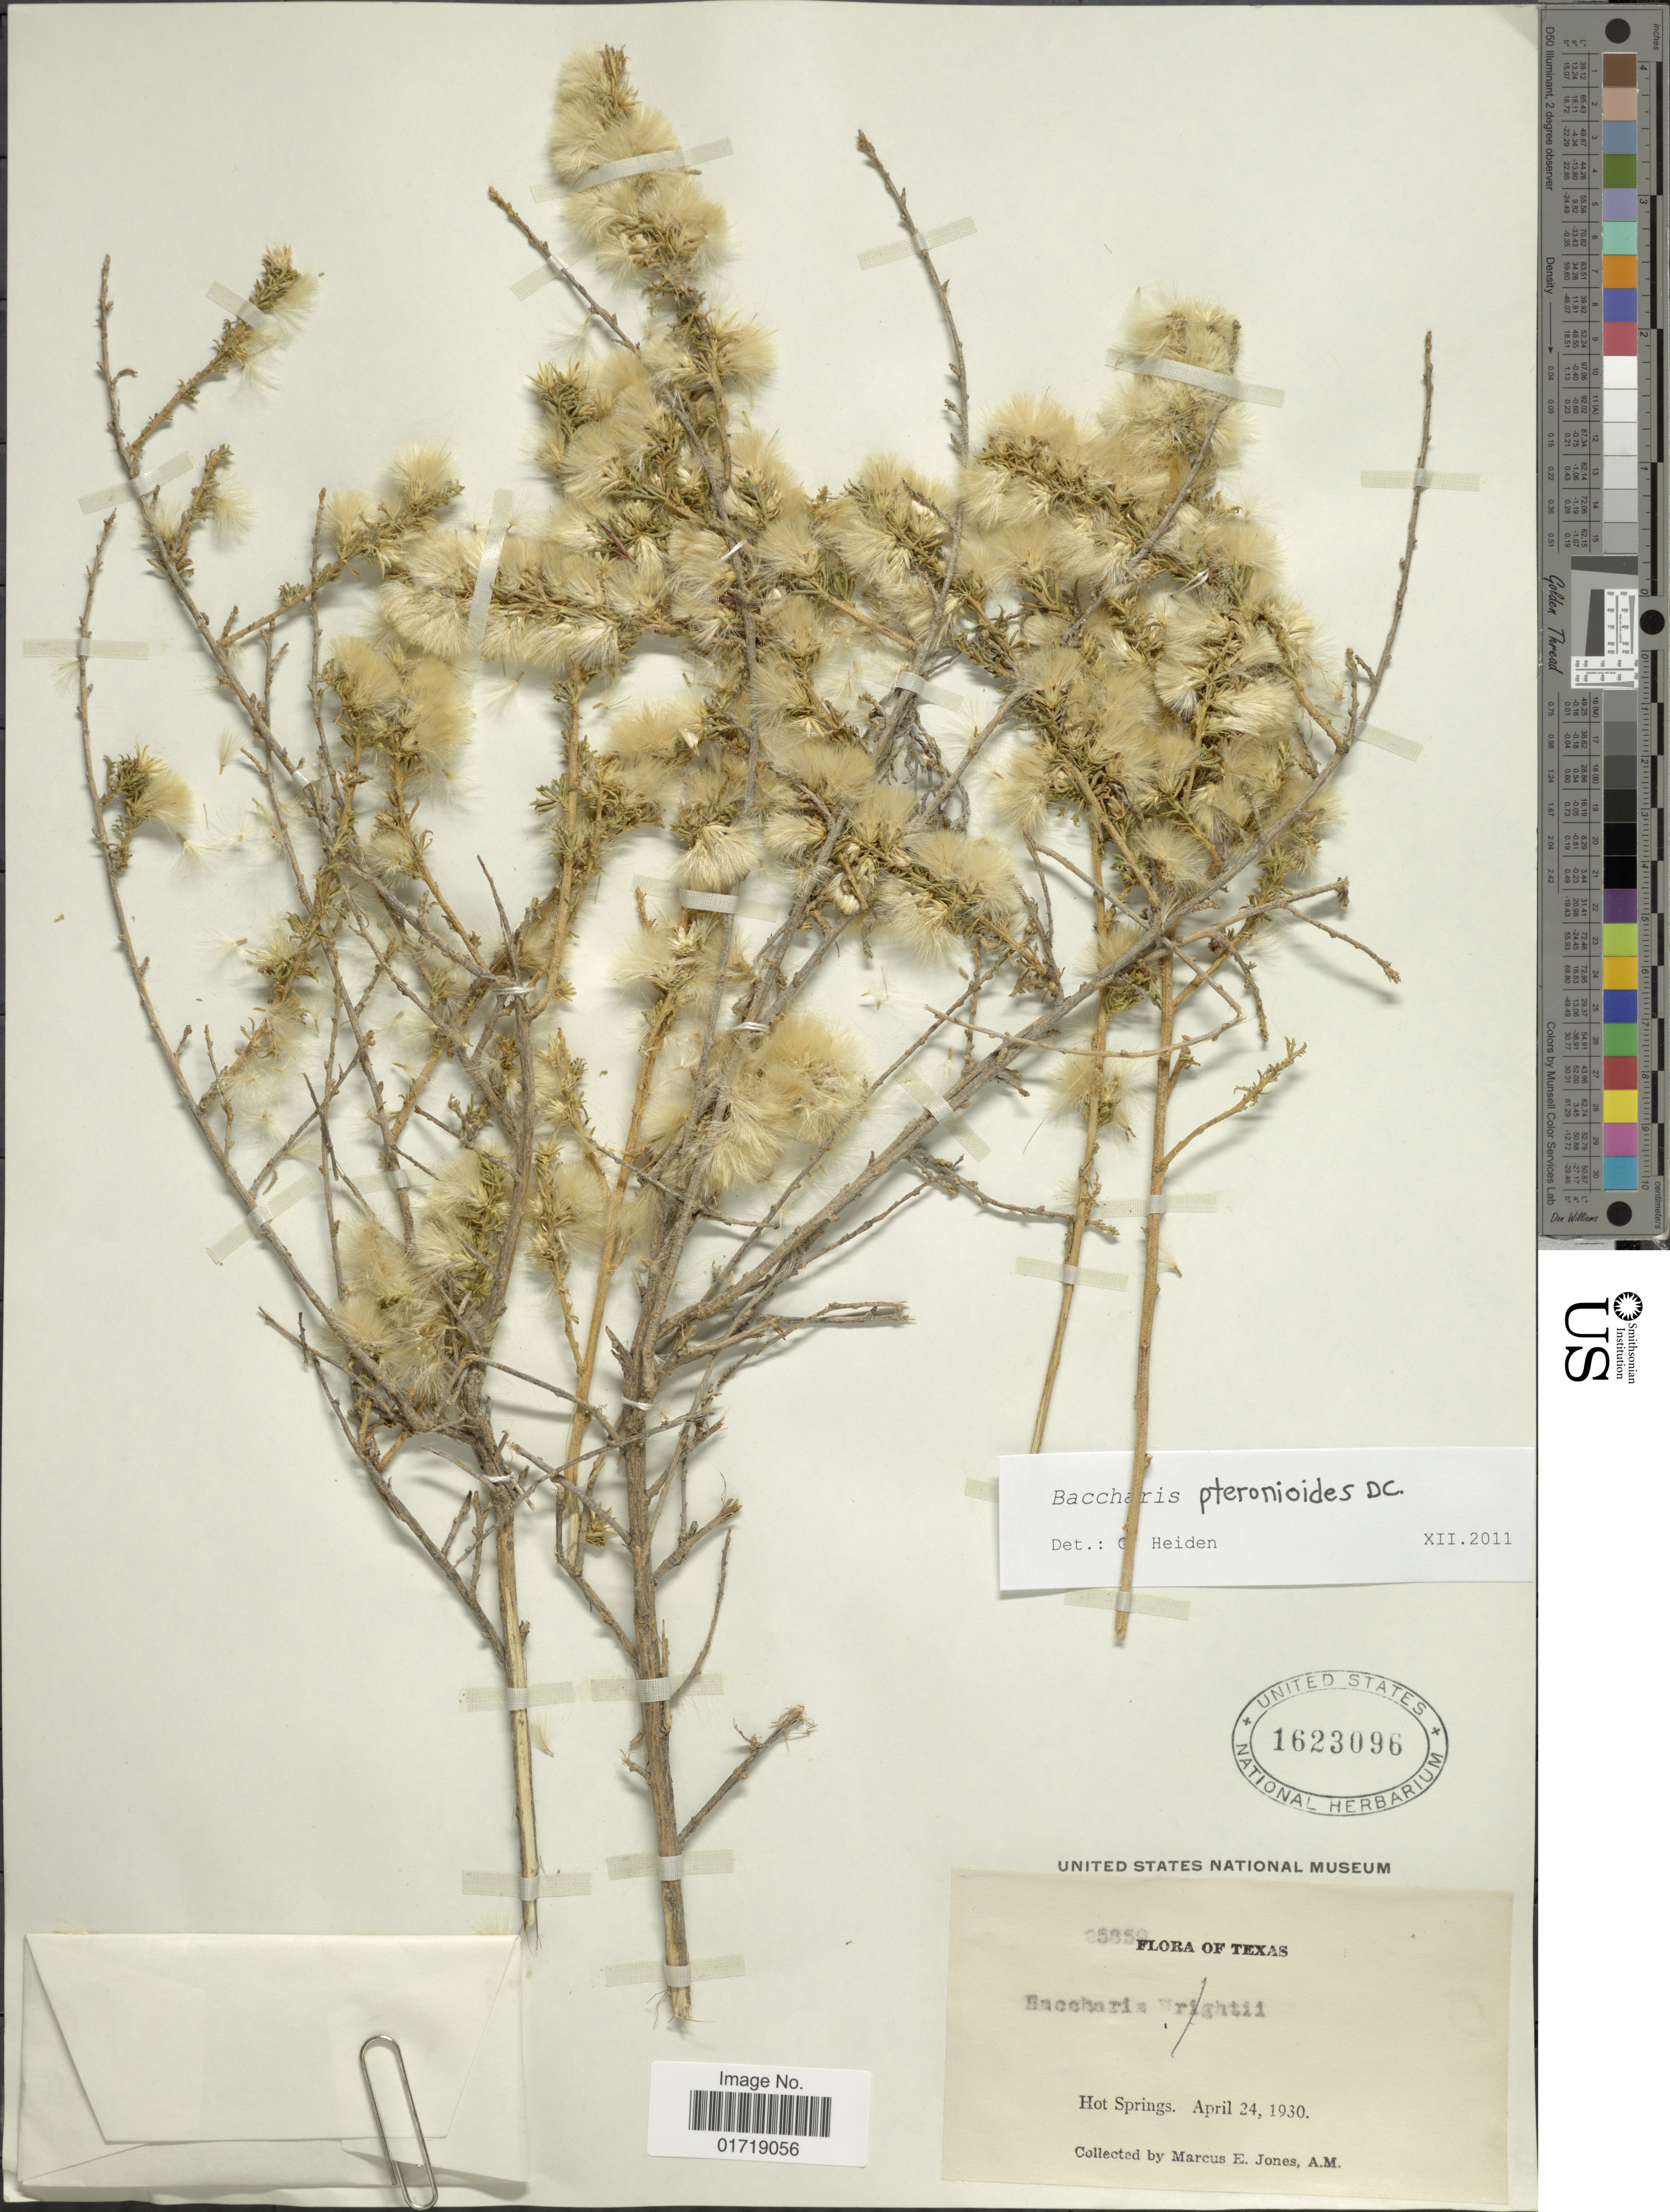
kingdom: Plantae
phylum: Tracheophyta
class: Magnoliopsida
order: Asterales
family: Asteraceae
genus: Baccharis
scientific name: Baccharis pteronioides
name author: DC.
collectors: M. E. Jones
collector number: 25850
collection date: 1930-04-24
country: United States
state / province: Texas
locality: Hot Springs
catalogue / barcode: US 1623096